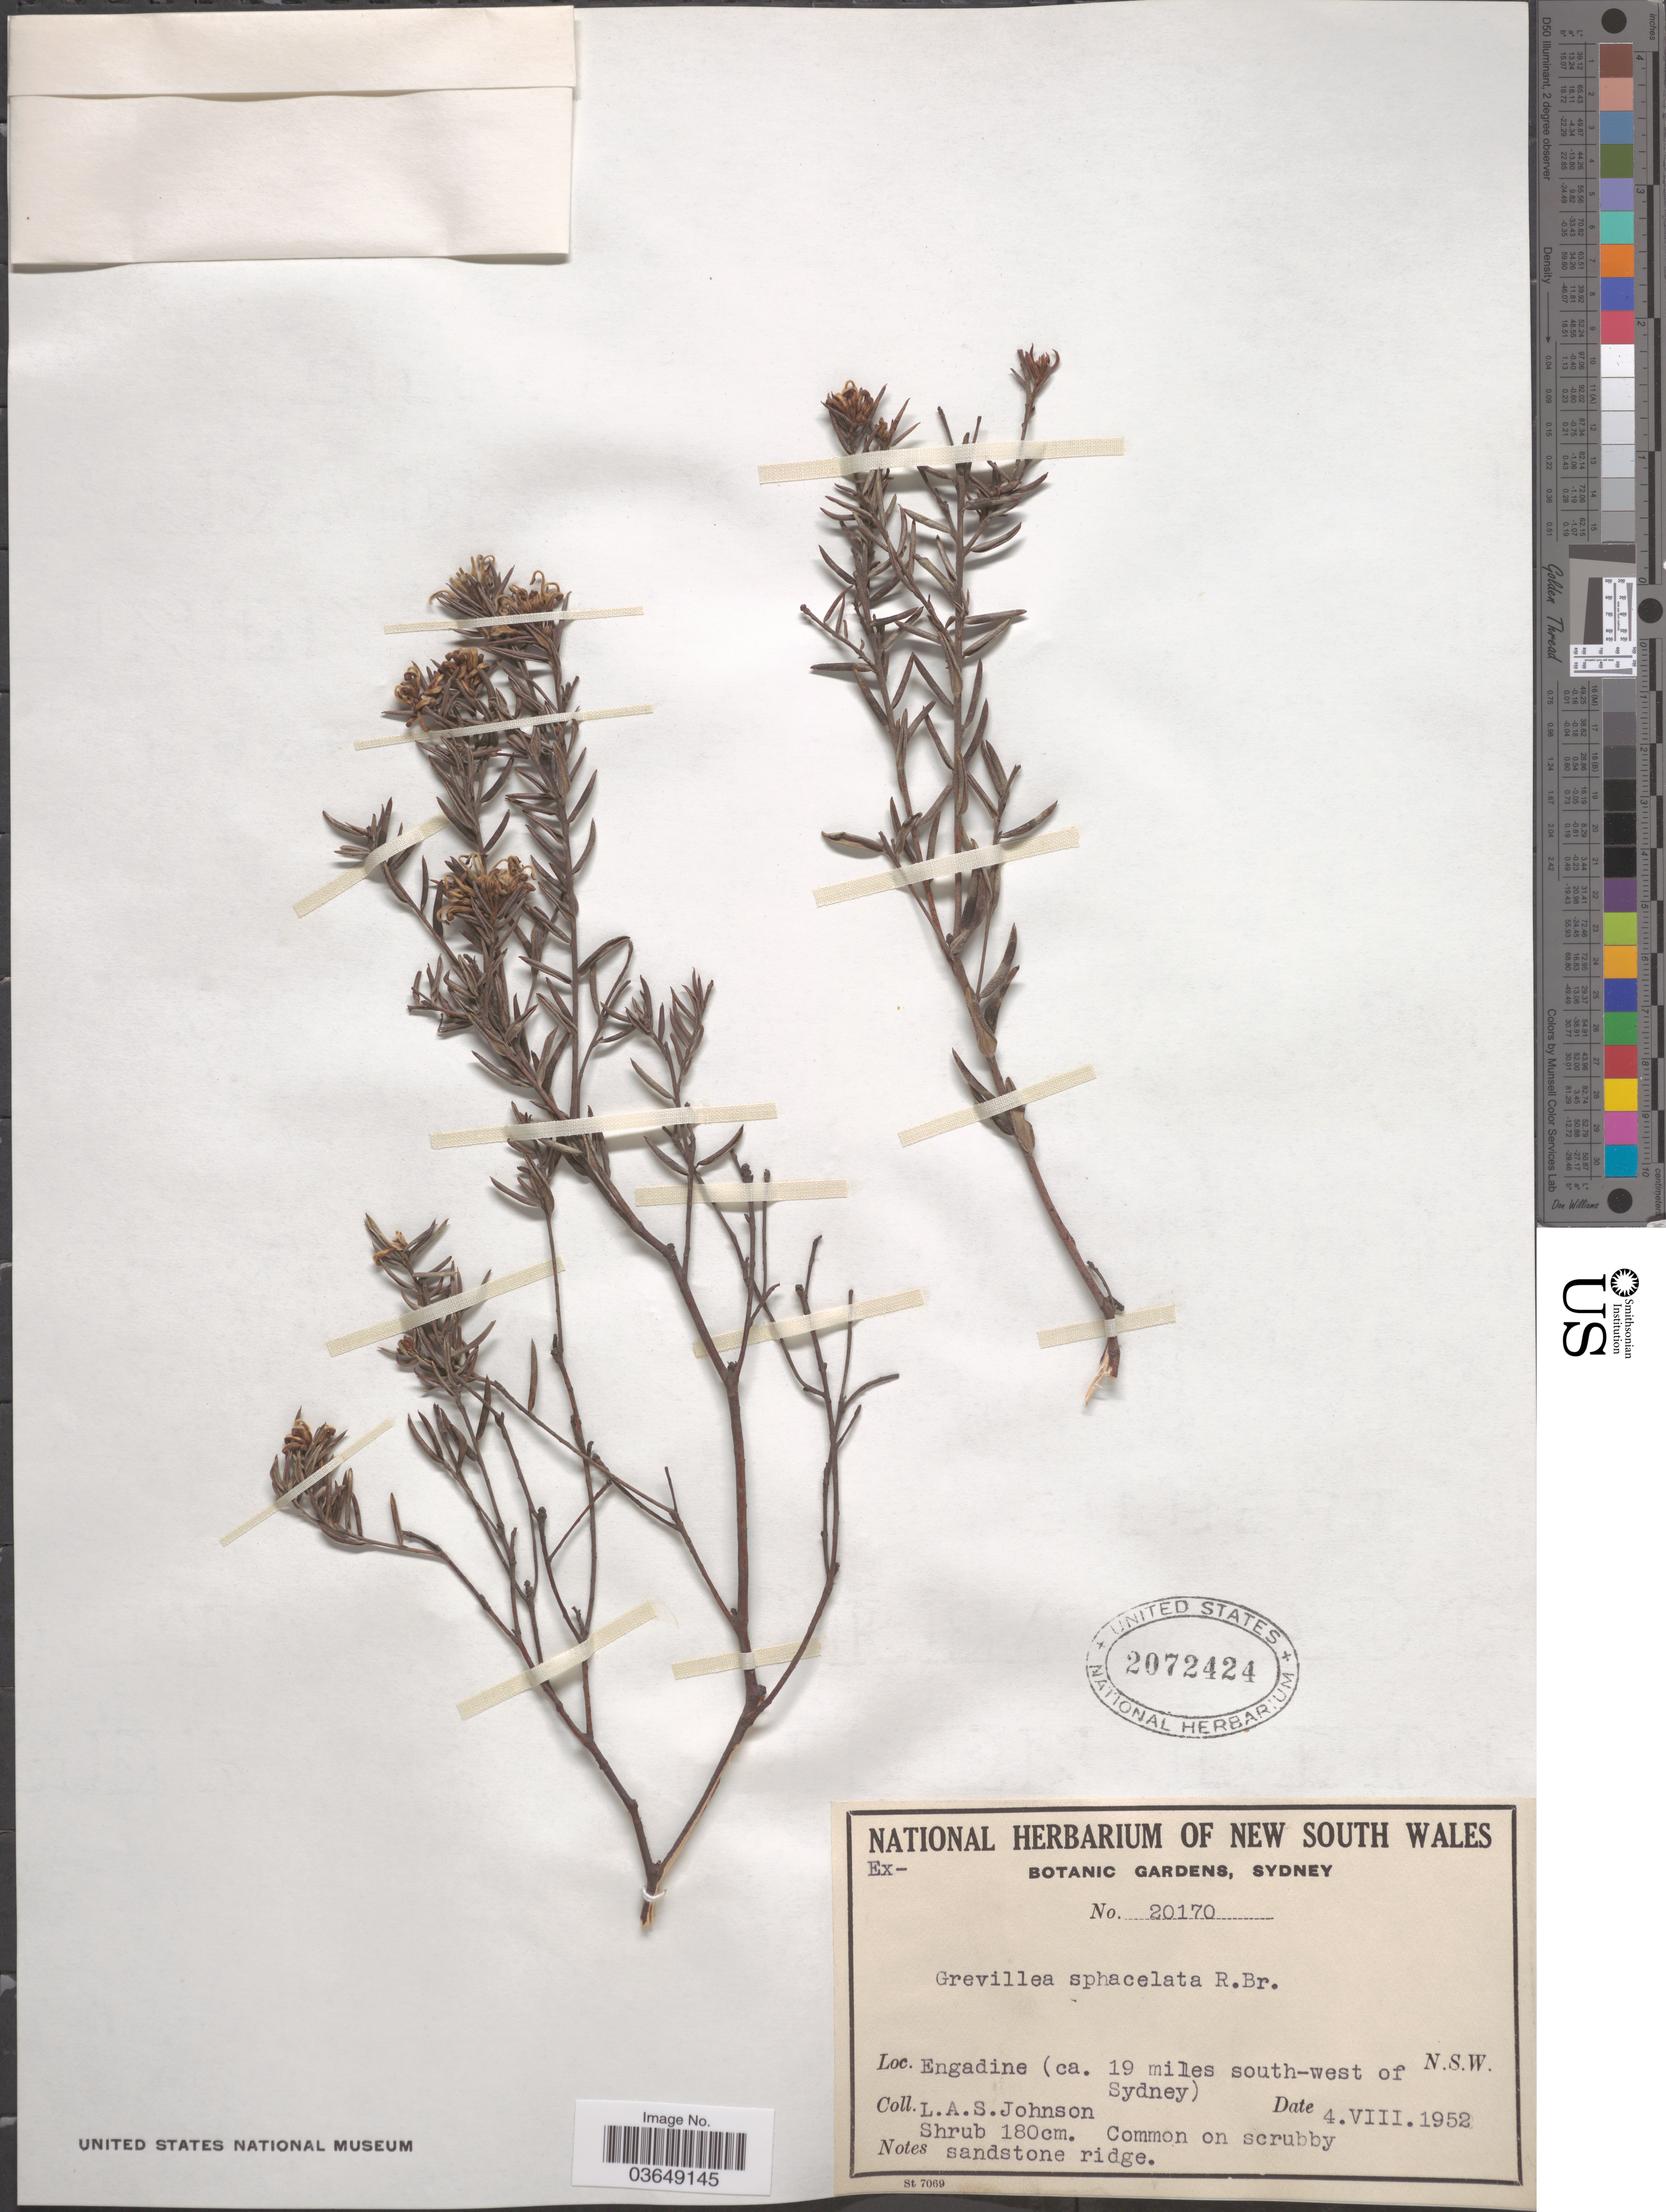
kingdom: Plantae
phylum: Tracheophyta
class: Magnoliopsida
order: Proteales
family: Proteaceae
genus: Grevillea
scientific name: Grevillea sphacelata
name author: R. Br.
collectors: L. A. S. Johnson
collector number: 20170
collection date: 1952-08-04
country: Australia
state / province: New South Wales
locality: Engadine (ca. 19 miles south-east of Sydney).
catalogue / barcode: US 2072424